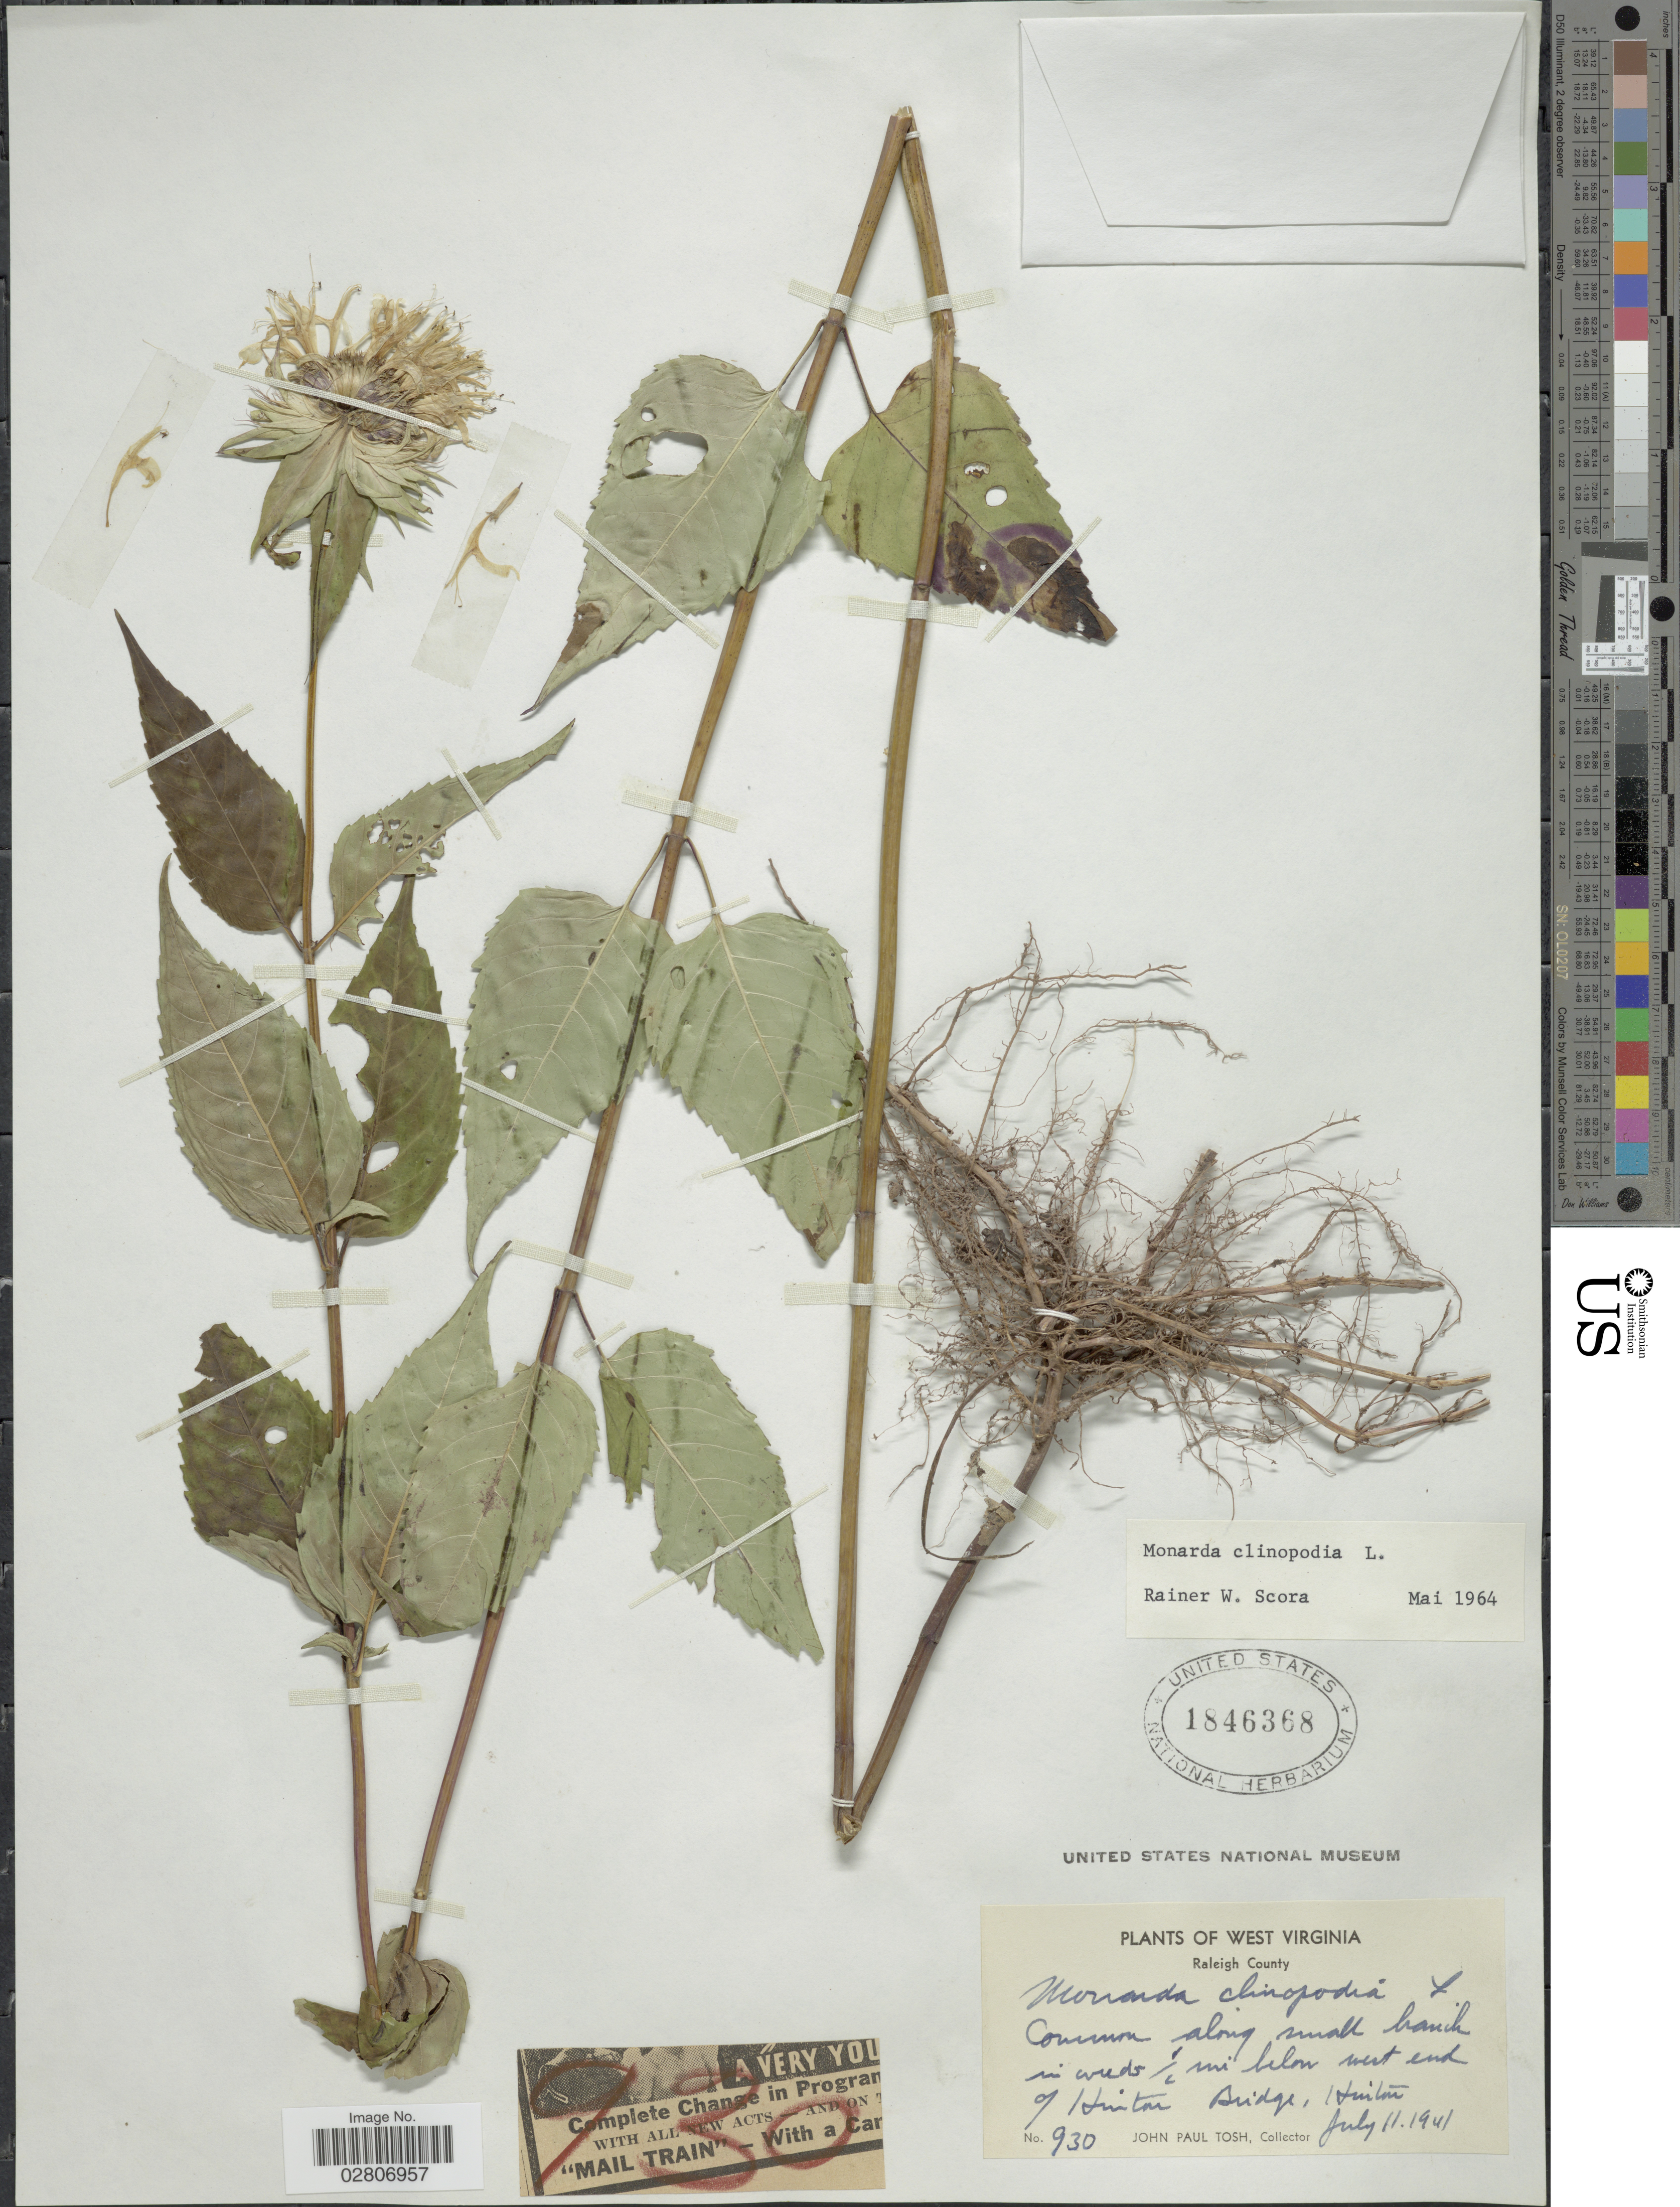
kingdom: Plantae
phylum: Tracheophyta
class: Magnoliopsida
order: Lamiales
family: Lamiaceae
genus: Monarda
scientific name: Monarda clinopodia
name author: L.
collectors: J. Tosh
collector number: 930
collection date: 1941-07-11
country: United States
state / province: West Virginia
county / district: Raleigh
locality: Raleigh County. In weeds ½ mi below west end of Hinton Bridge. Hinton.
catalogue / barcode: US 1846368